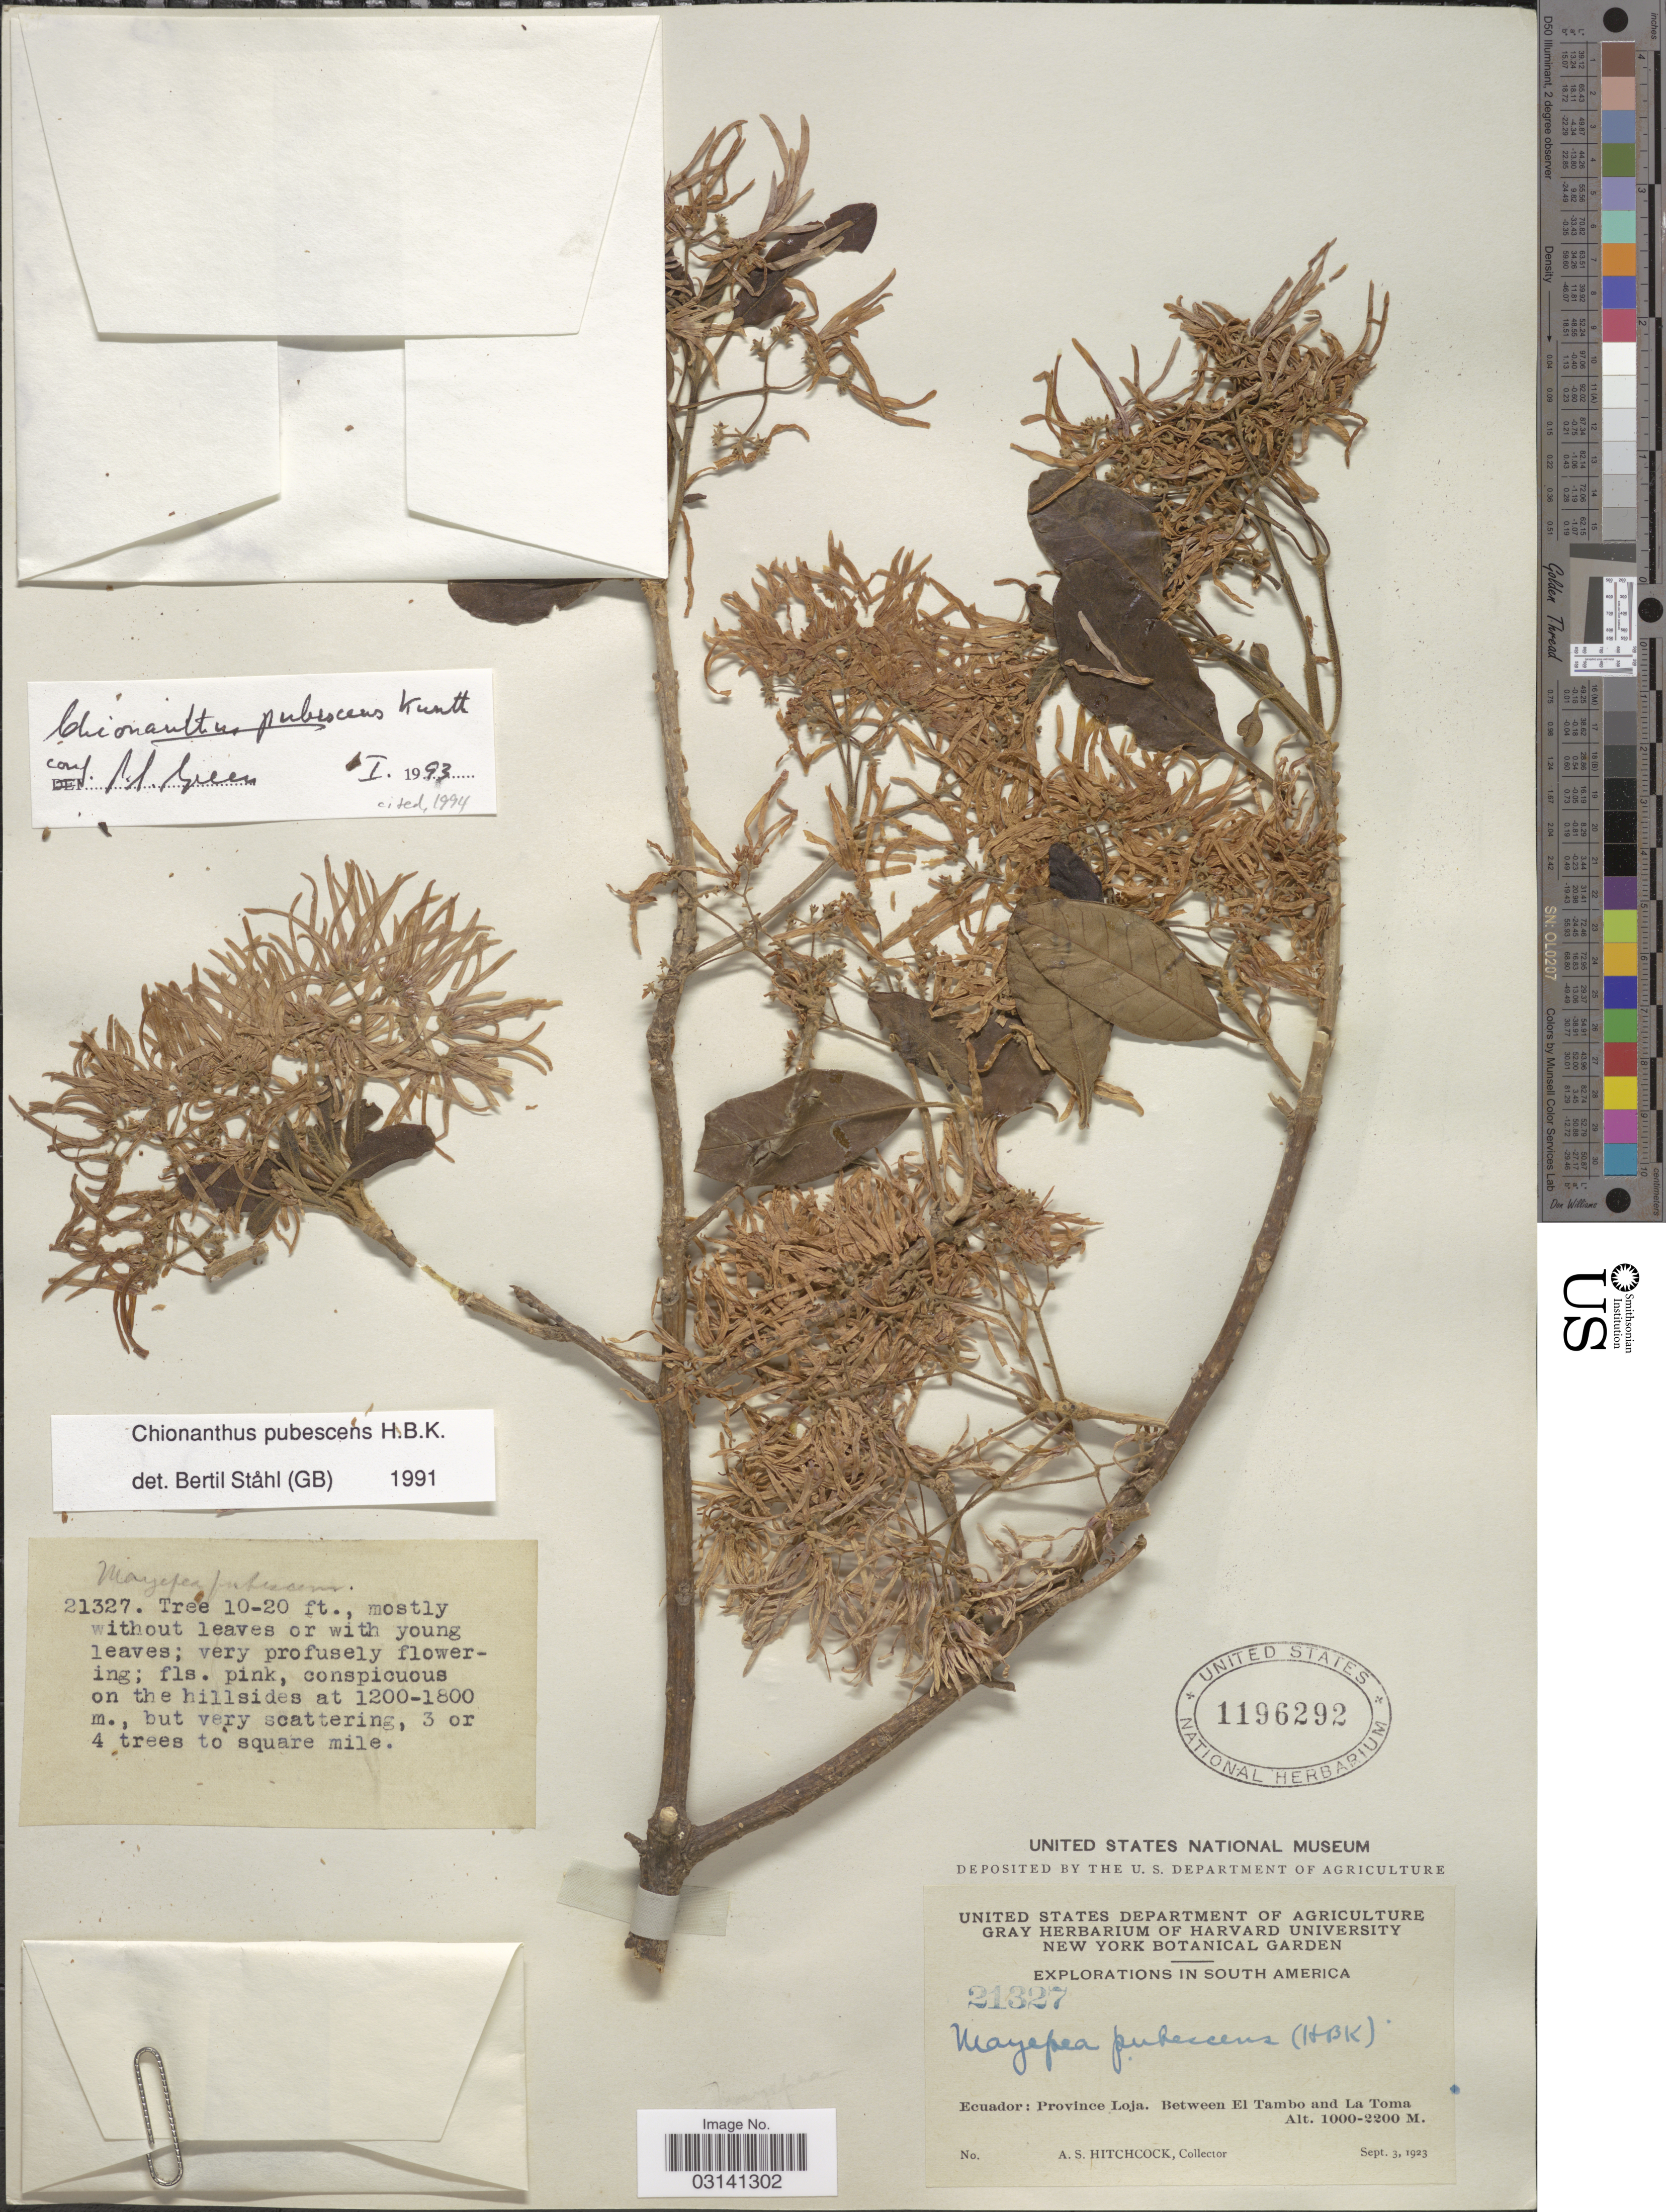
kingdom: Plantae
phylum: Tracheophyta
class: Magnoliopsida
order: Lamiales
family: Oleaceae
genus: Chionanthus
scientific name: Chionanthus pubescens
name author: Kunth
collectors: A. S. Hitchcock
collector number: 21327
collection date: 1923-09-03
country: Ecuador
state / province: Loja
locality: Between El Tambo and La Toma.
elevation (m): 1000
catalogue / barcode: US 1196292